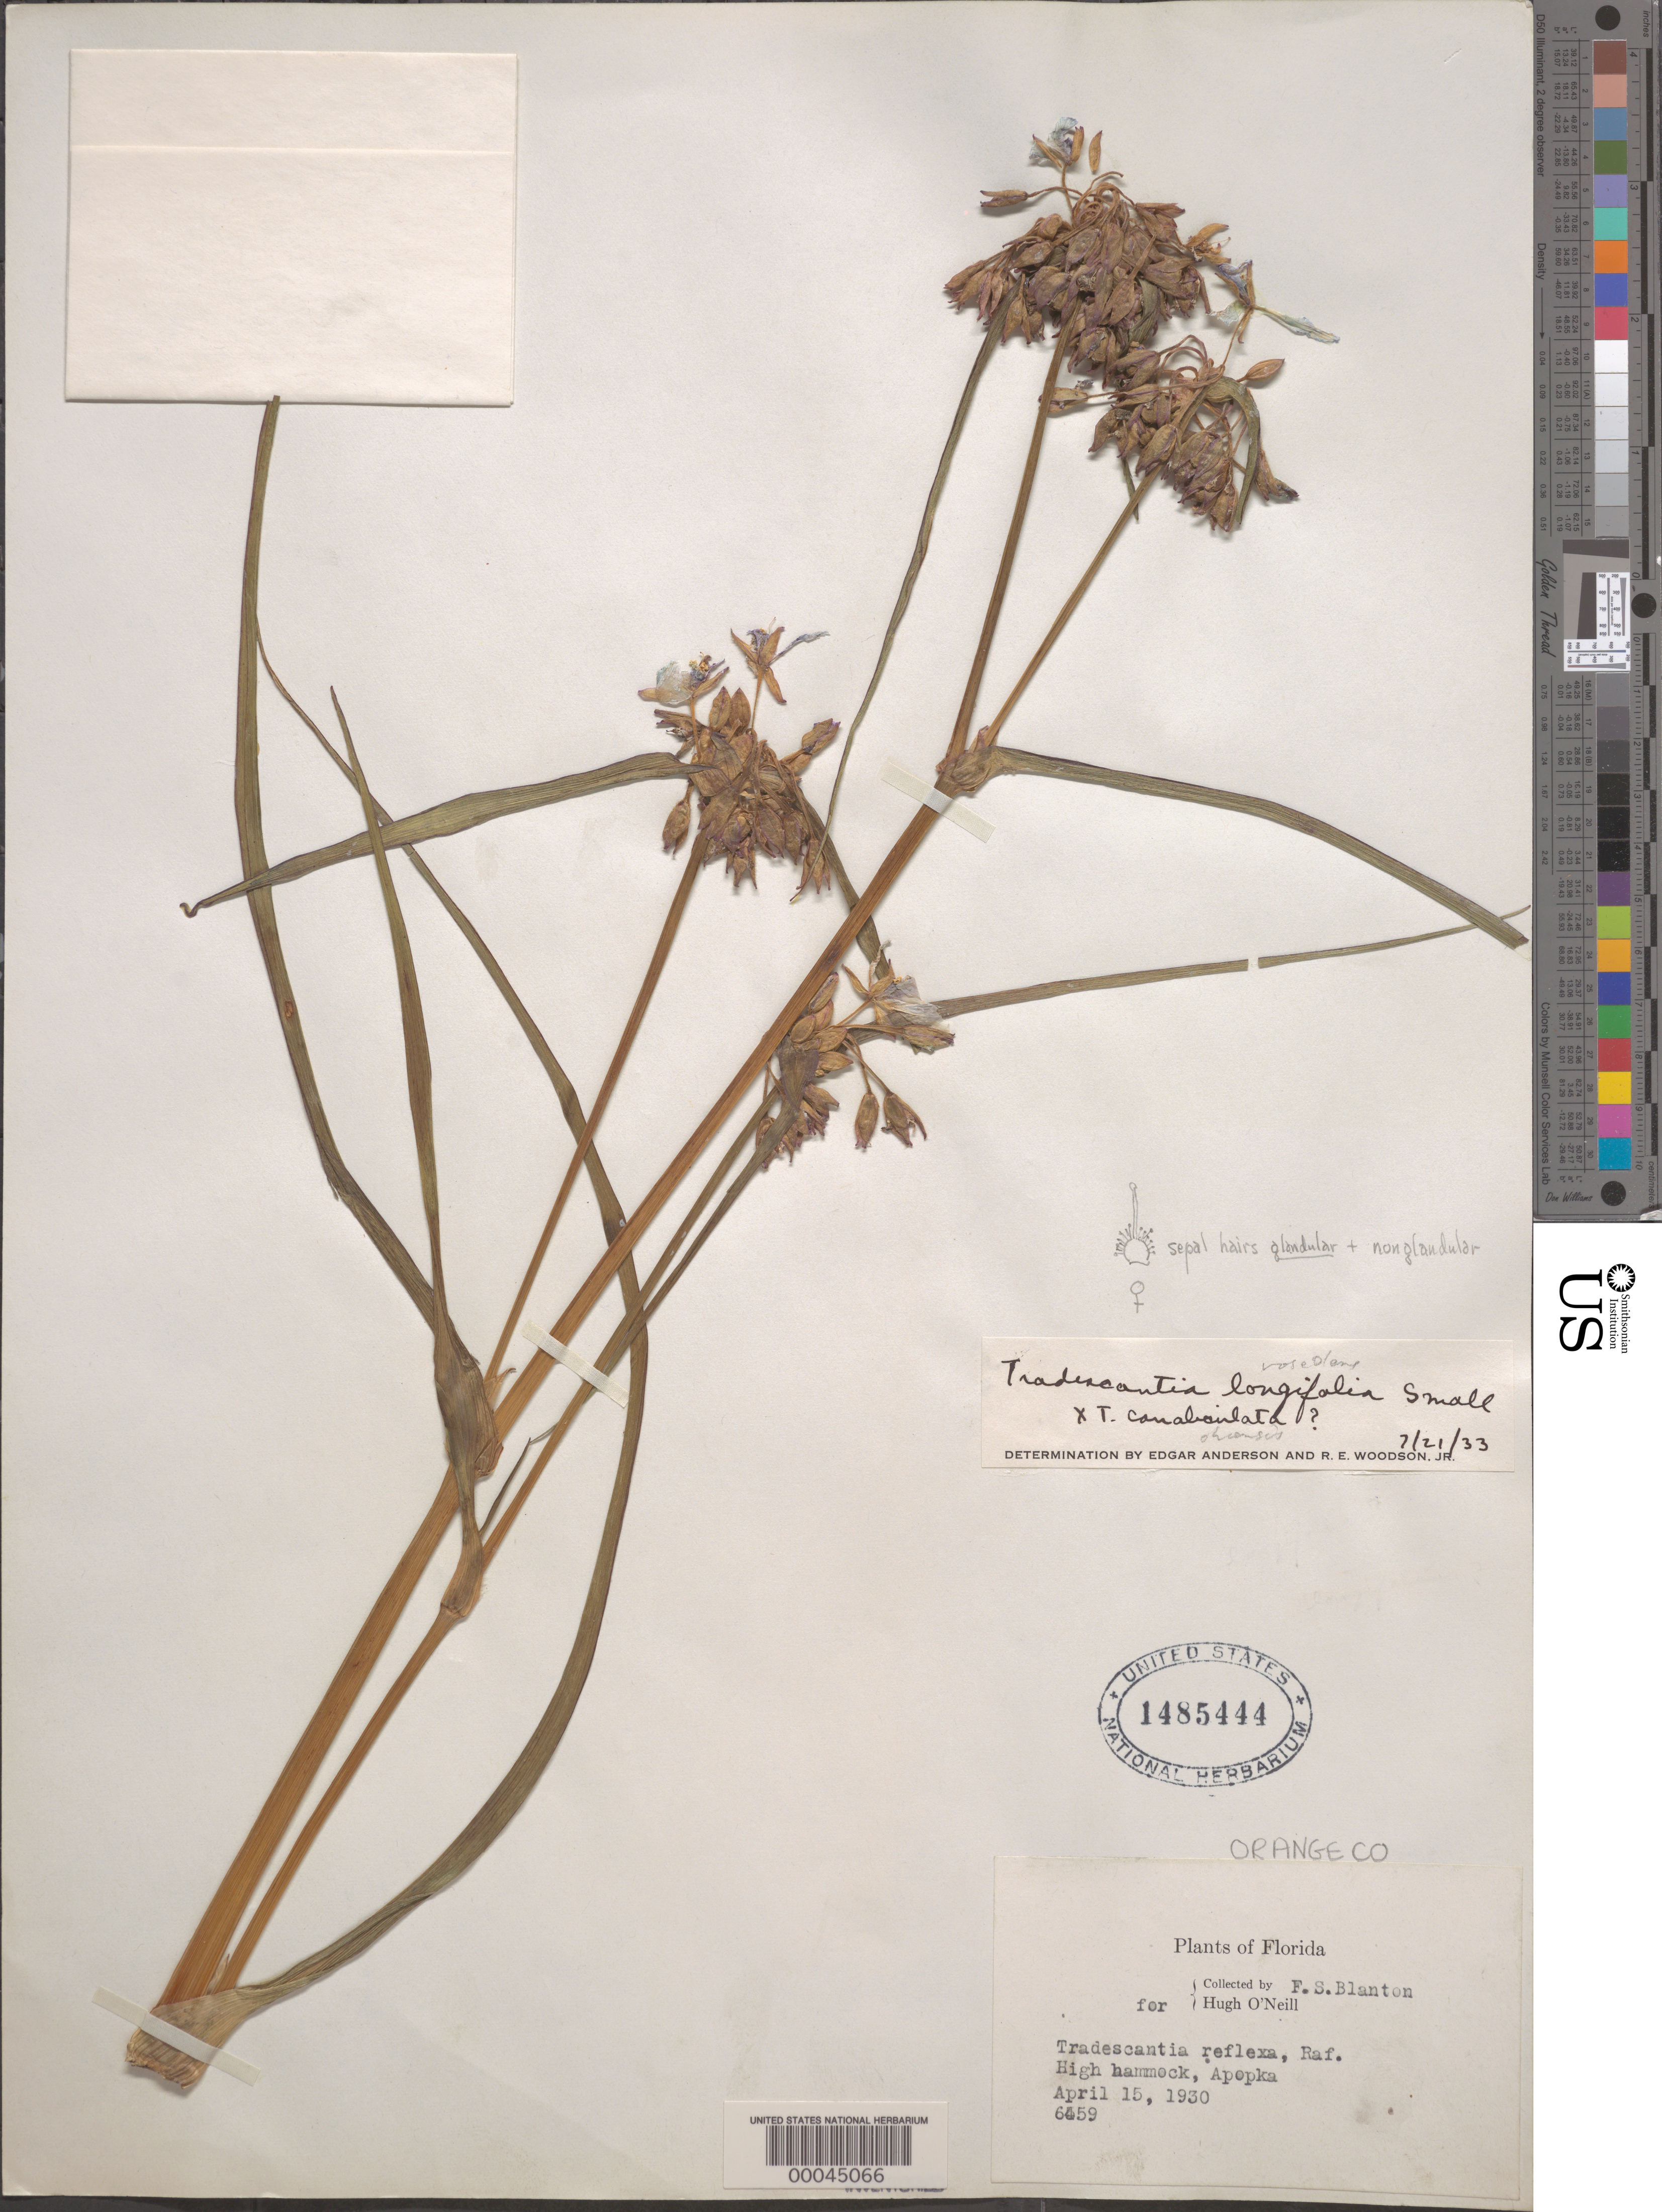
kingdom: Plantae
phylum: Tracheophyta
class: Liliopsida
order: Commelinales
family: Commelinaceae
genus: Tradescantia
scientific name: Tradescantia ohiensis x T. roseolens Small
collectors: F. S. Blanton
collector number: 6459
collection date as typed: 15 Apr 1930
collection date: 1930-04-15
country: United States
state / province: Florida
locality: Apopka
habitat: High hammock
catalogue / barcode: US 1485444